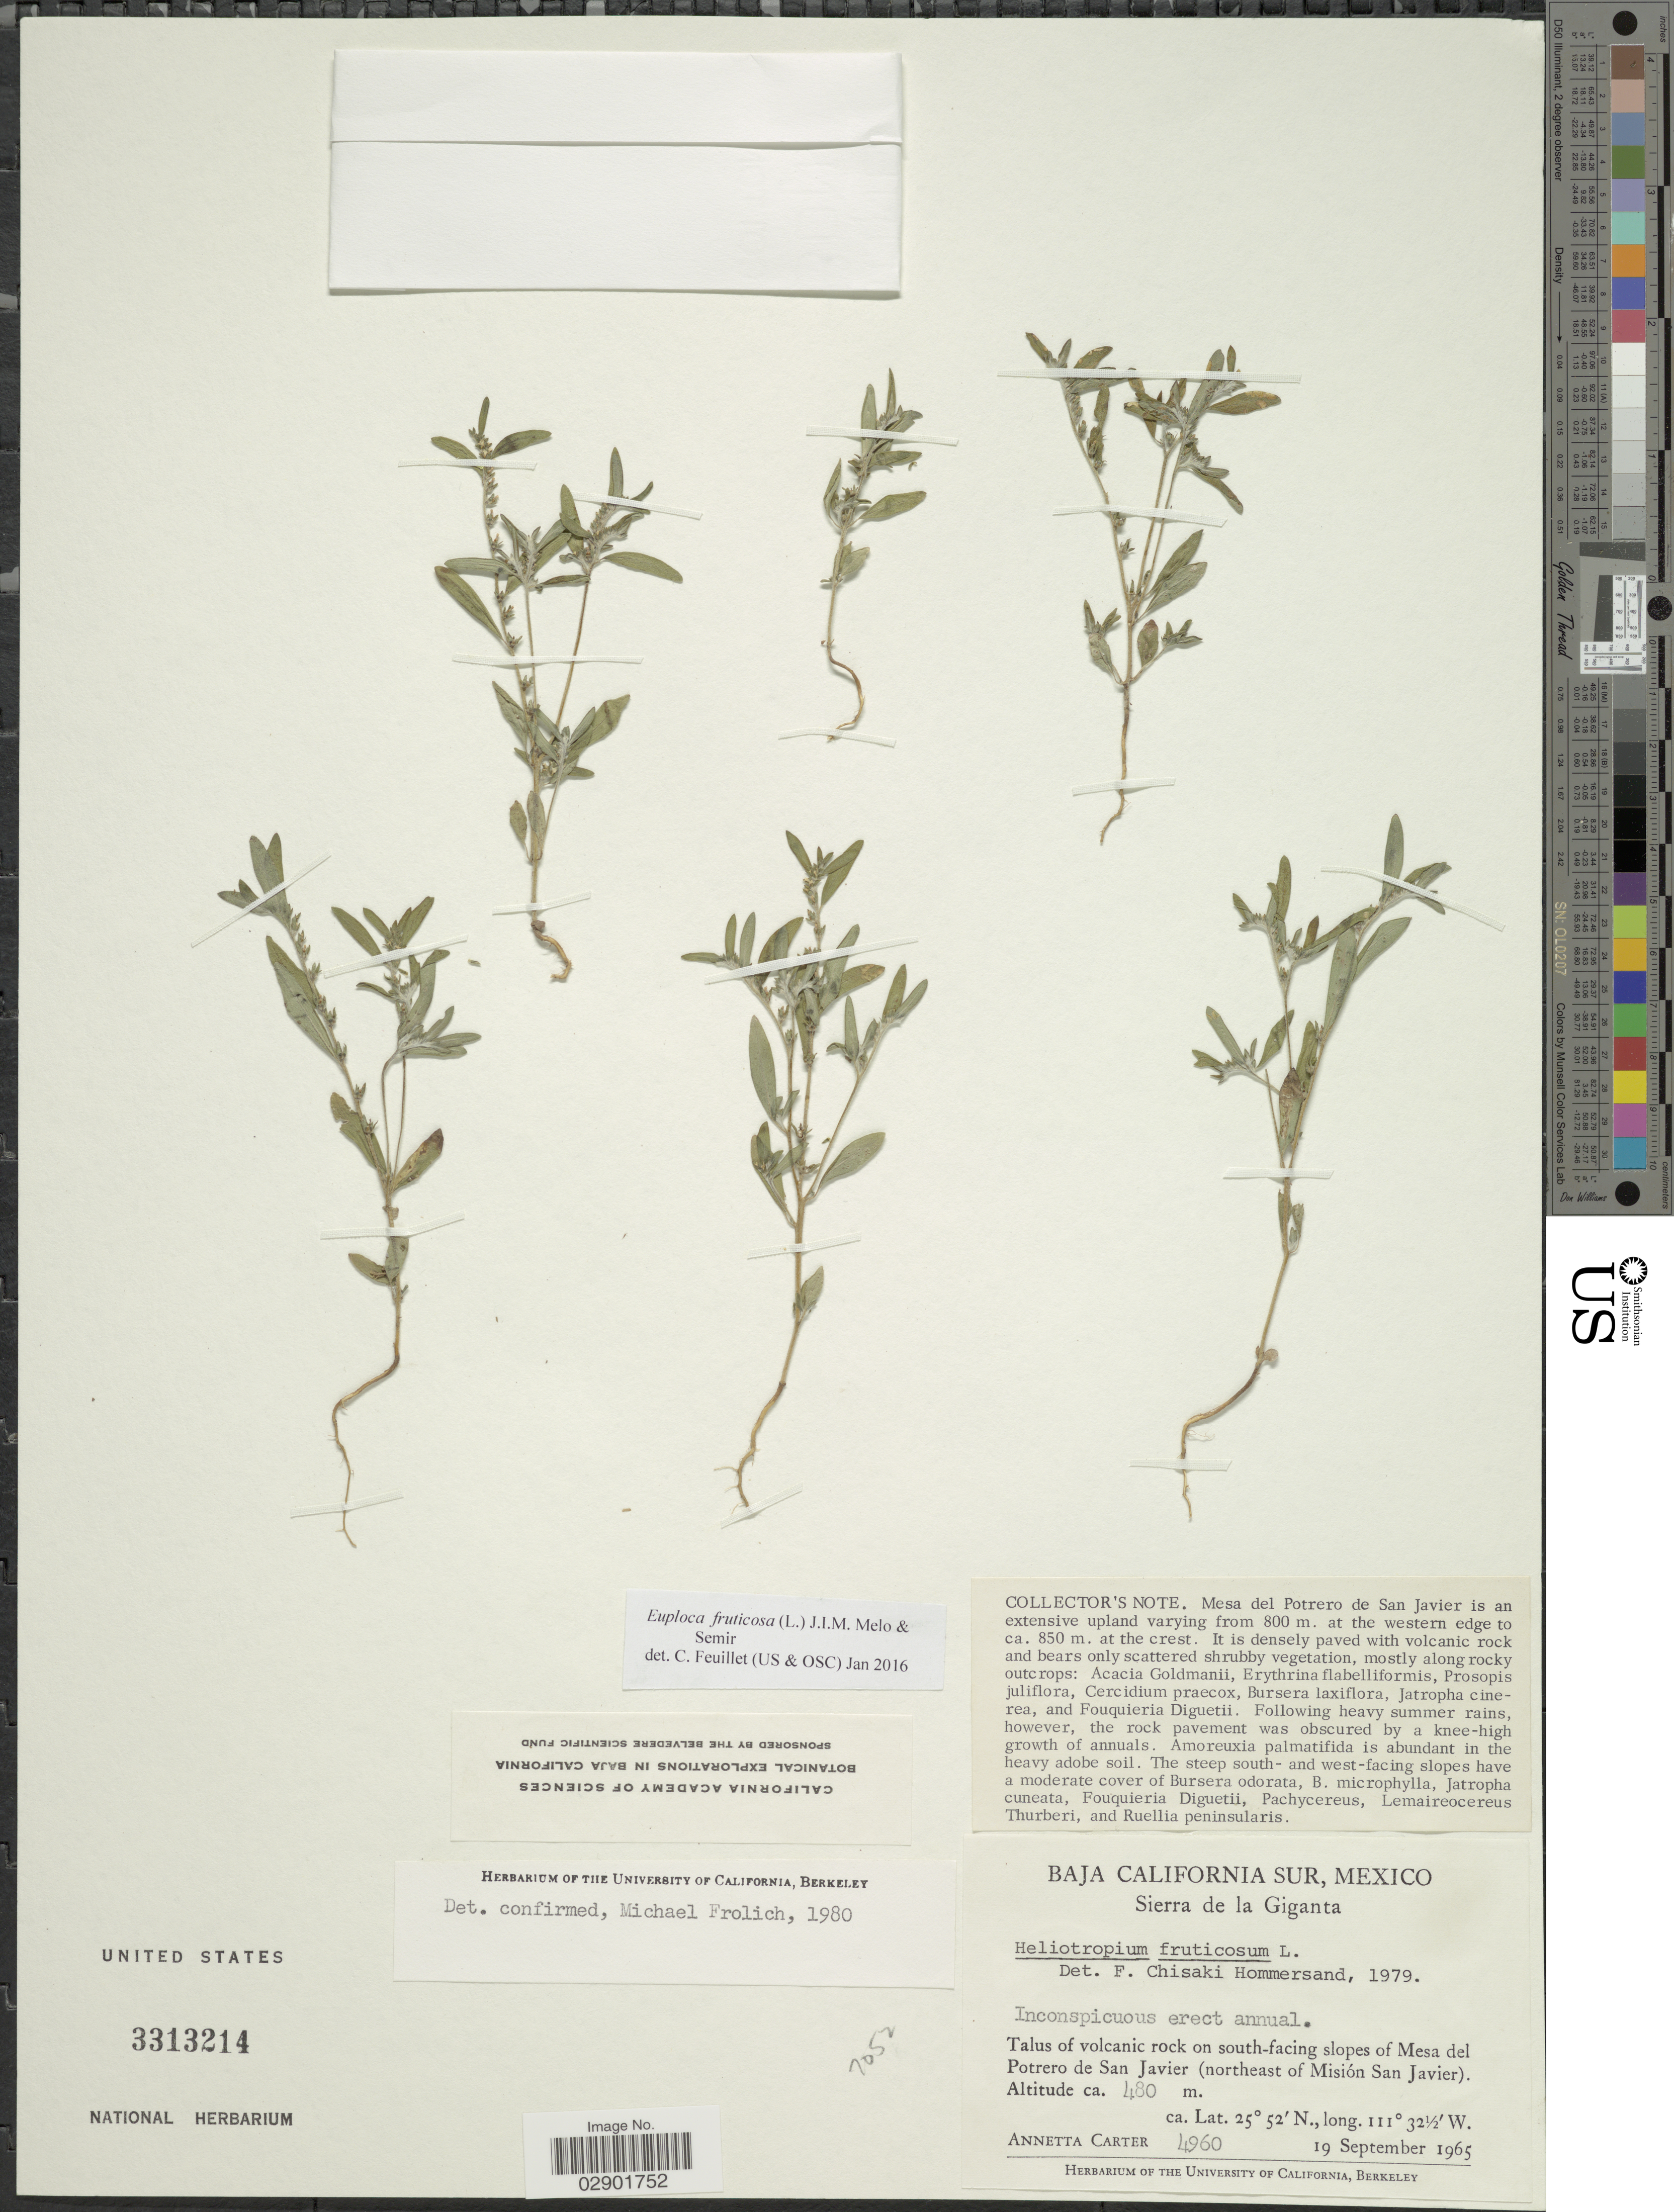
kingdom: Plantae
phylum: Tracheophyta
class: Magnoliopsida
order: Boraginales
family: Heliotropiaceae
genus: Euploca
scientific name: Euploca fruticosa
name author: (L.) J.I.M. Melo & Semir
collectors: A. Carter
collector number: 4960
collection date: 1965-09-19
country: Mexico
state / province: Baja California Sur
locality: Mesa del Potrero de San Javier is an extensive upland varying from 800m. at the western edge to ca. 850 m. at the crest. Sierra de la Giganta. Talus of volcanic rock on south-facing slopes of Mesa del Potrero de San Javier (northeast of Misión San Javier).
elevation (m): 480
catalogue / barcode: US 3313214